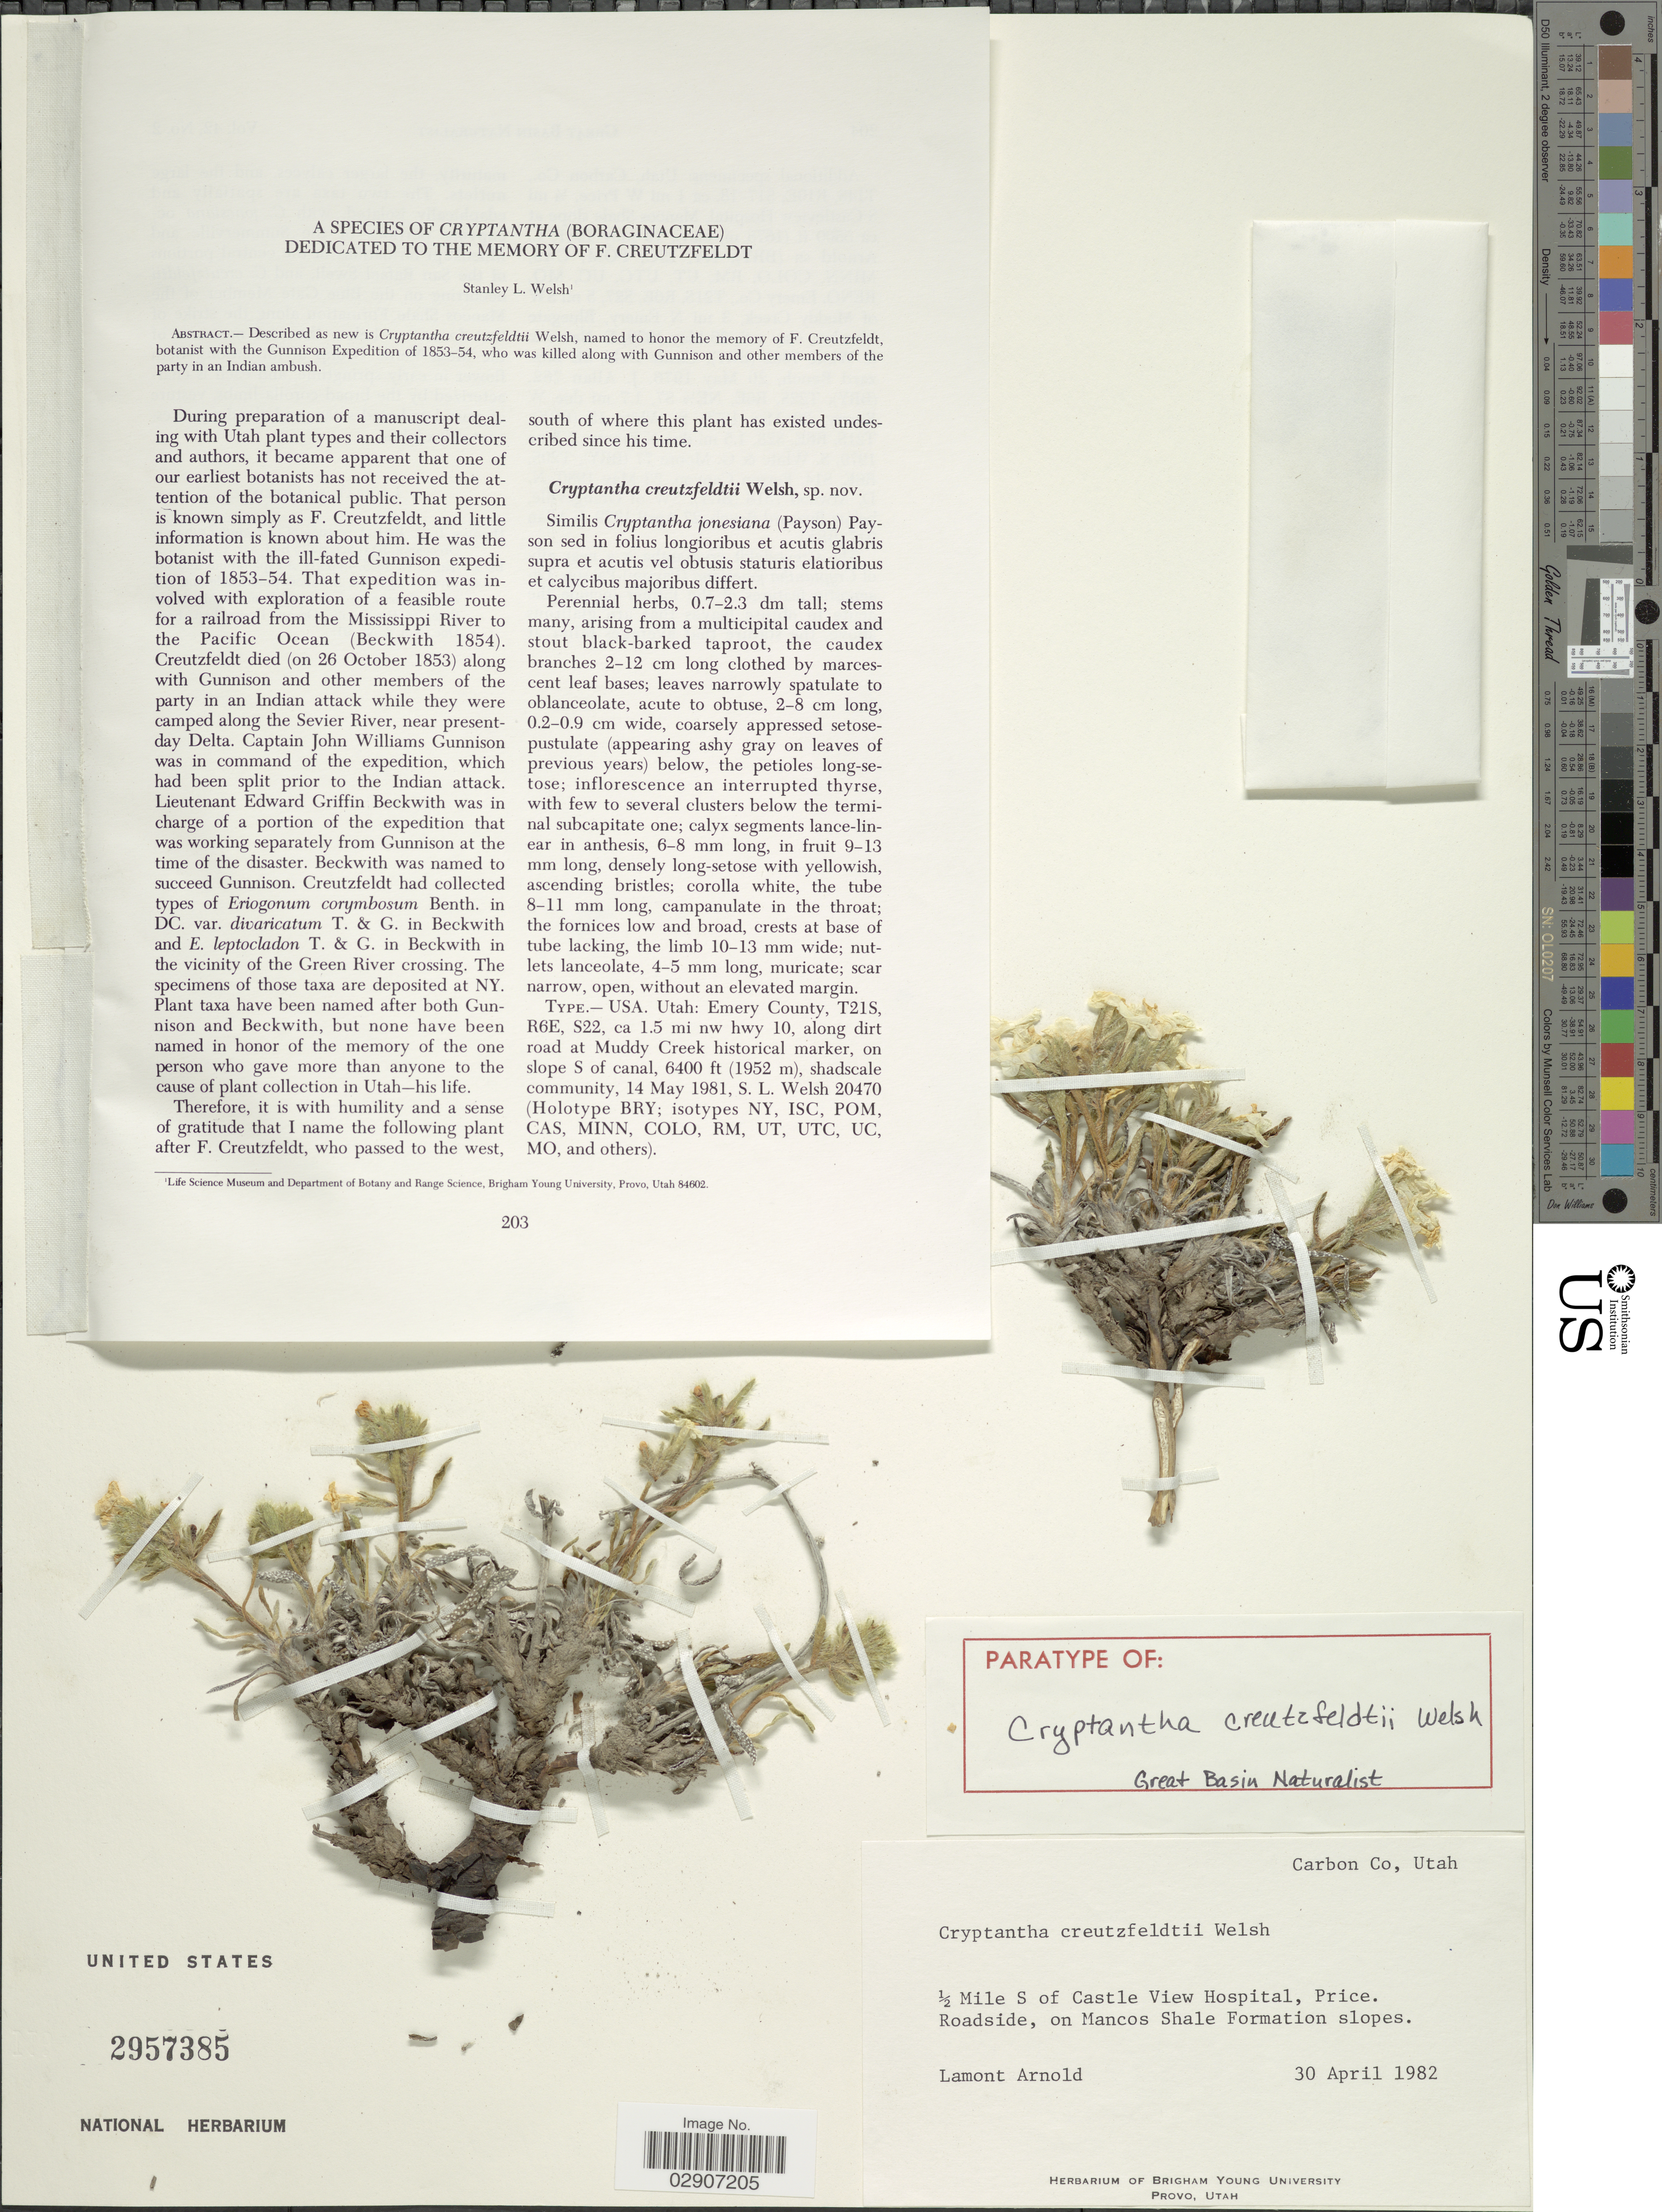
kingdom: Plantae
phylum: Tracheophyta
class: Magnoliopsida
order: Boraginales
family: Boraginaceae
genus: Cryptantha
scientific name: Cryptantha creutzfeldtii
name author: S.L. Welsh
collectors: L. Arnold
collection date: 1982-04-30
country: United States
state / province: Utah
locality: Carbon Co., ½ Mile S of Castle View Hospital, Price. Roadside, on Mancos Shale Formation slopes.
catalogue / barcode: US 2957385